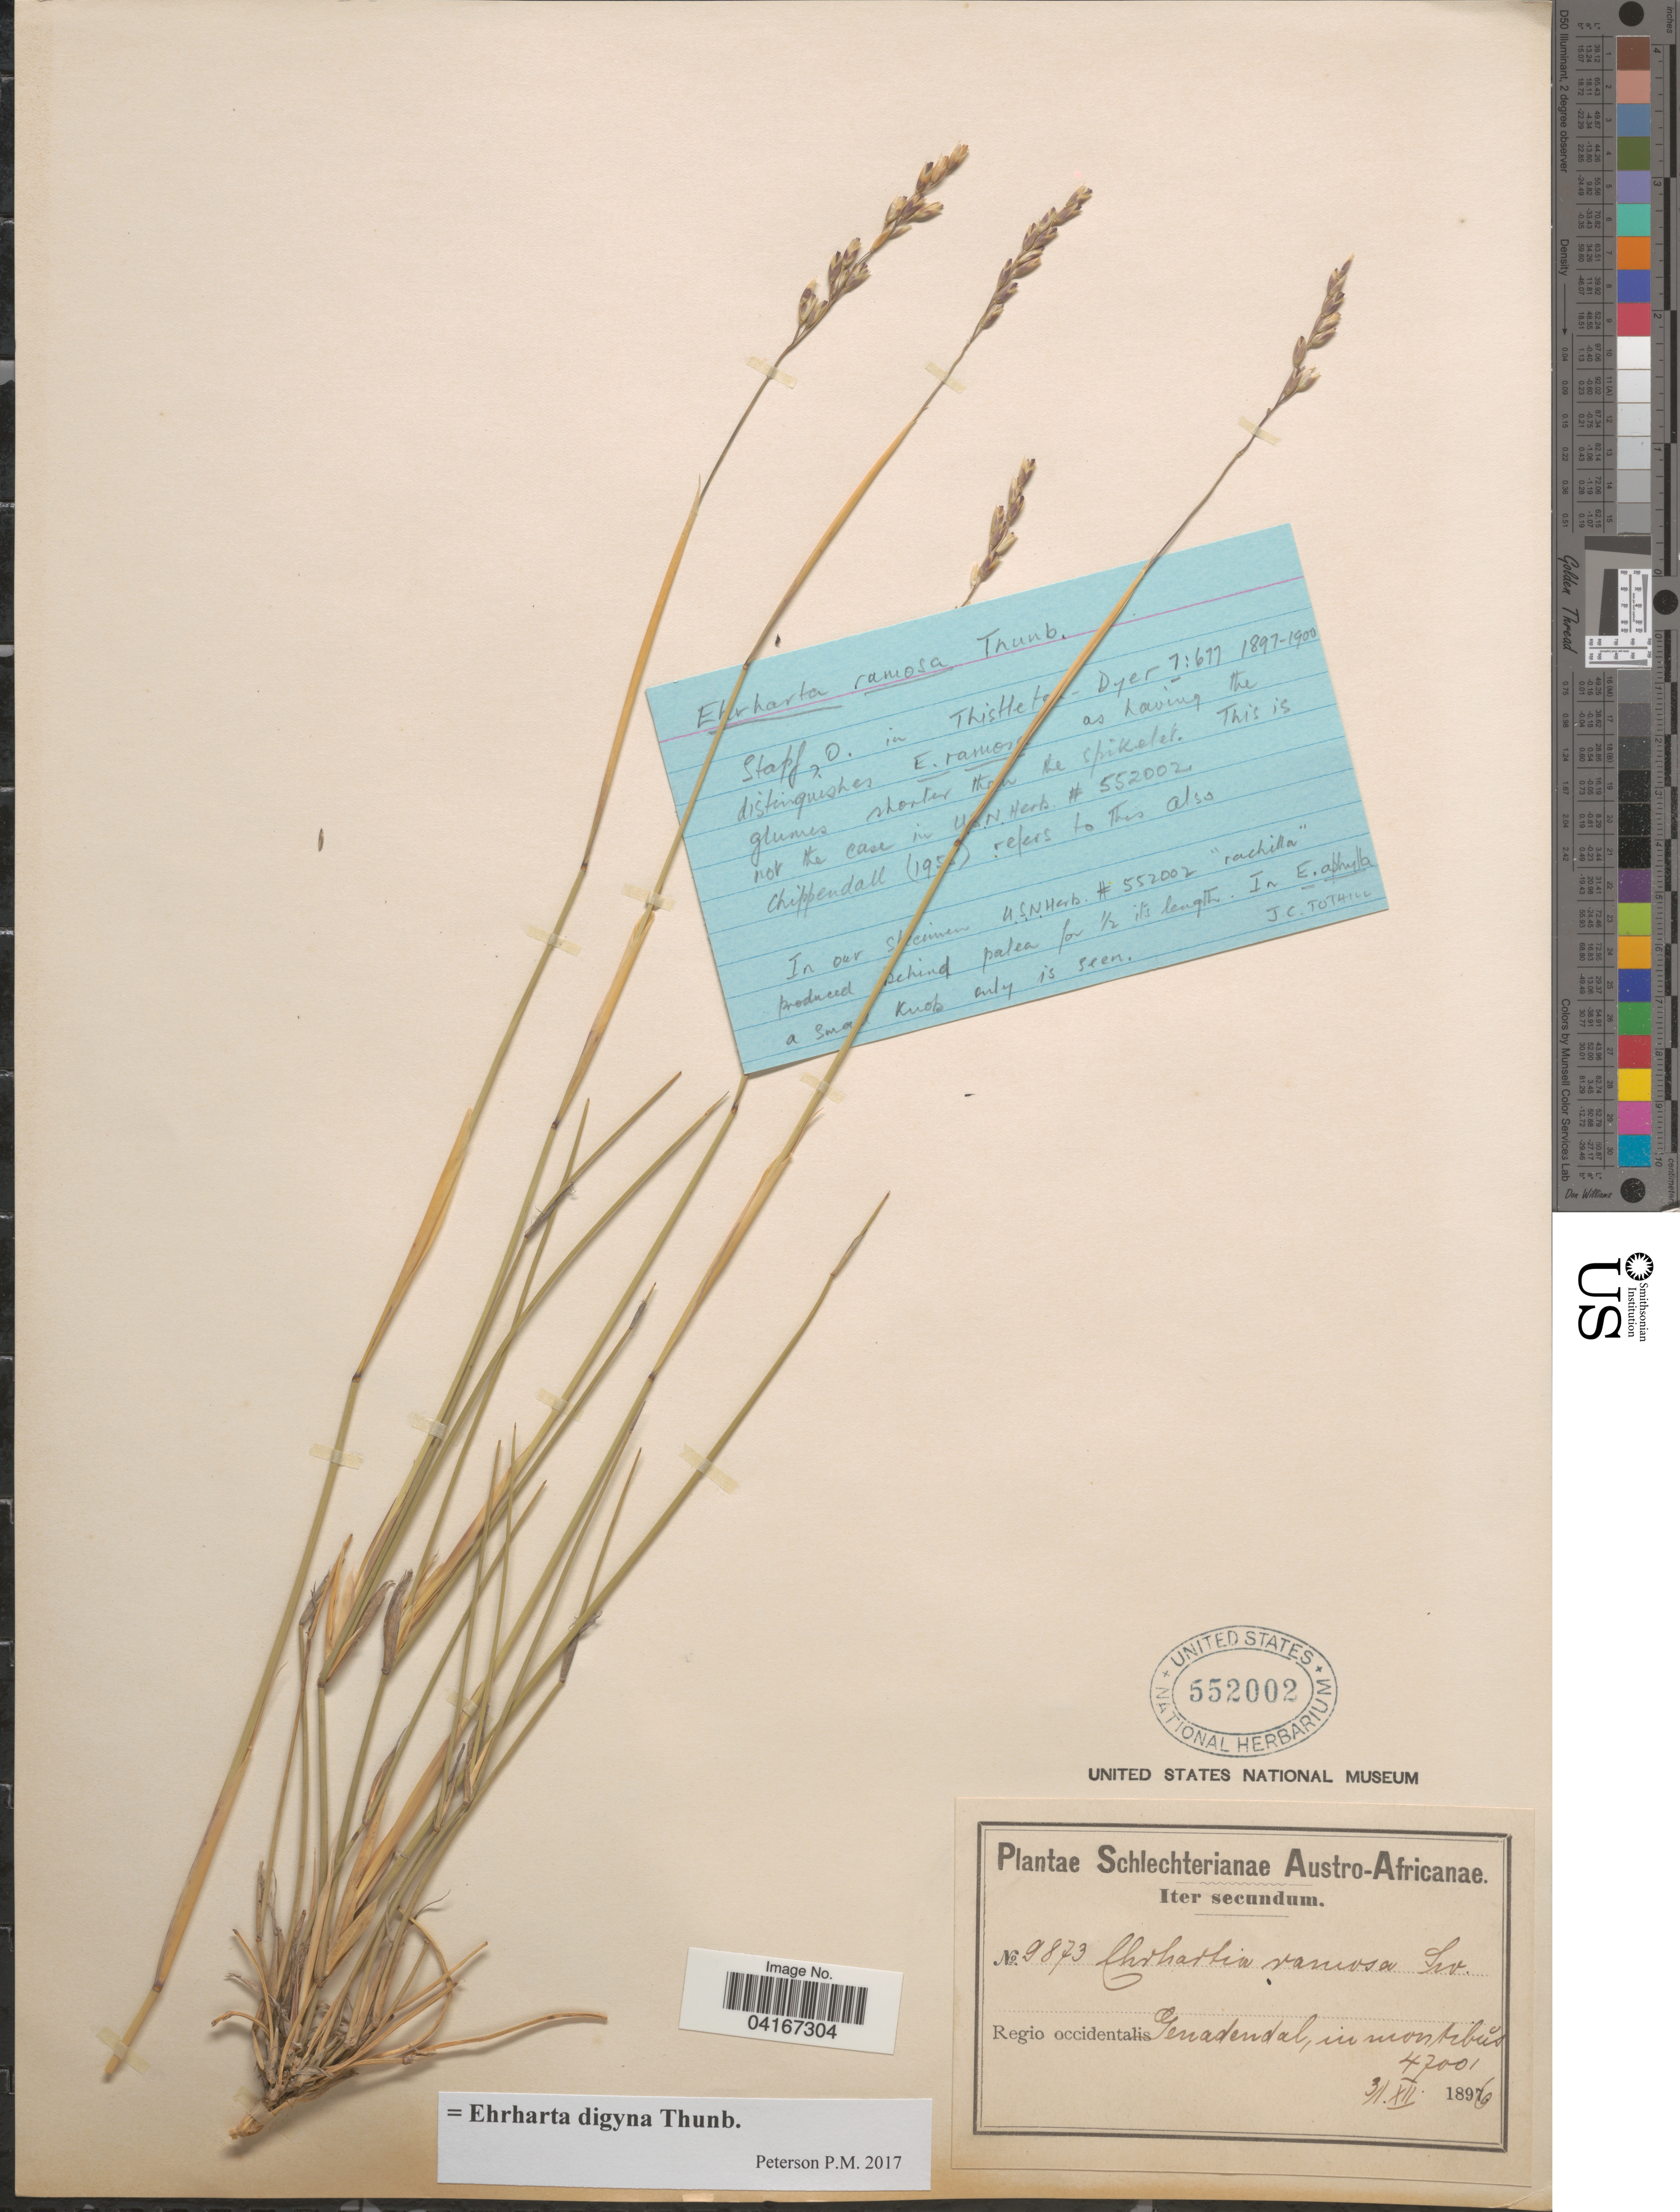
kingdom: Plantae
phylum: Tracheophyta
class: Liliopsida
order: Poales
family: Poaceae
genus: Ehrharta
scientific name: Ehrharta digyna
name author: Thunb.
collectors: Schlechter, --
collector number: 9873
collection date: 1876-12-31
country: South Africa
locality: Austro-Africanae. Iter secundum. Regio occidentalis Genadendal, in montibus.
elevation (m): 1433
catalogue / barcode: US 552002